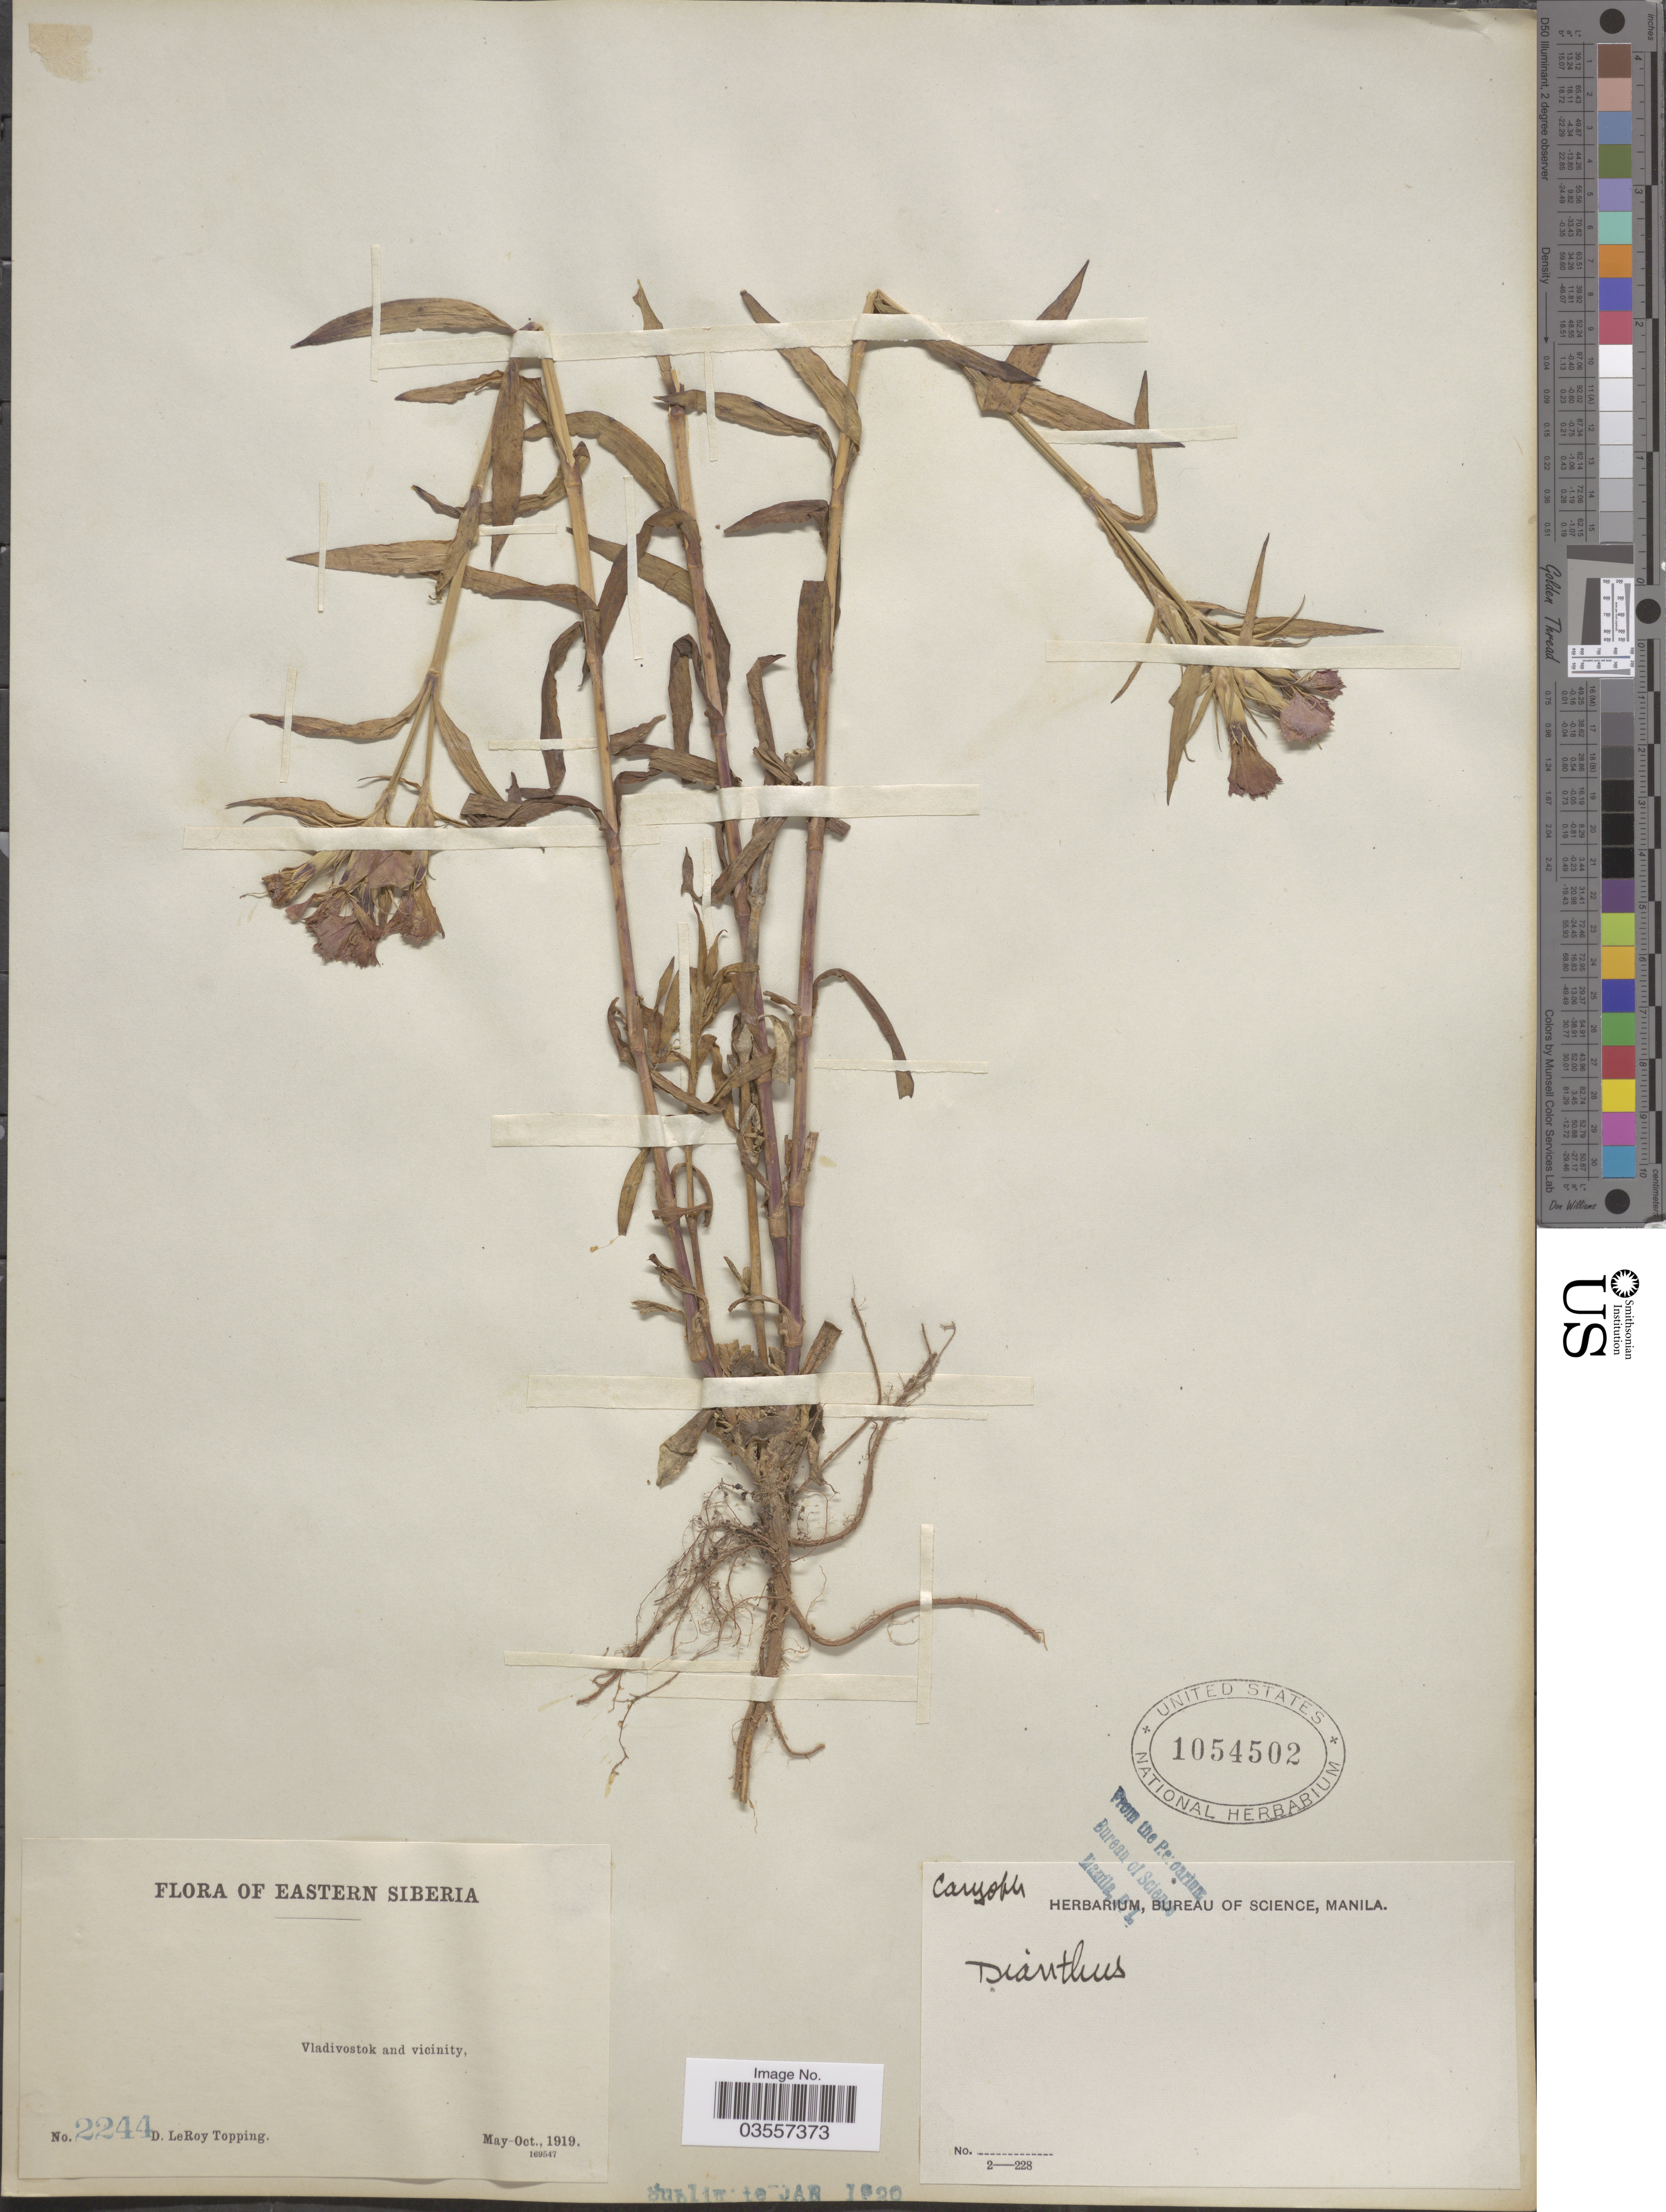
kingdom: Plantae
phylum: Tracheophyta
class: Magnoliopsida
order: Caryophyllales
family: Caryophyllaceae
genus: Dianthus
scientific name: Dianthus sp.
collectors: D. L. Topping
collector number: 2244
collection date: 1919-05/1919-10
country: Russian Federation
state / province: Primorsky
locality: Eastern Siberia. Vladivostok and vicinity.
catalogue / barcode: US 1054502